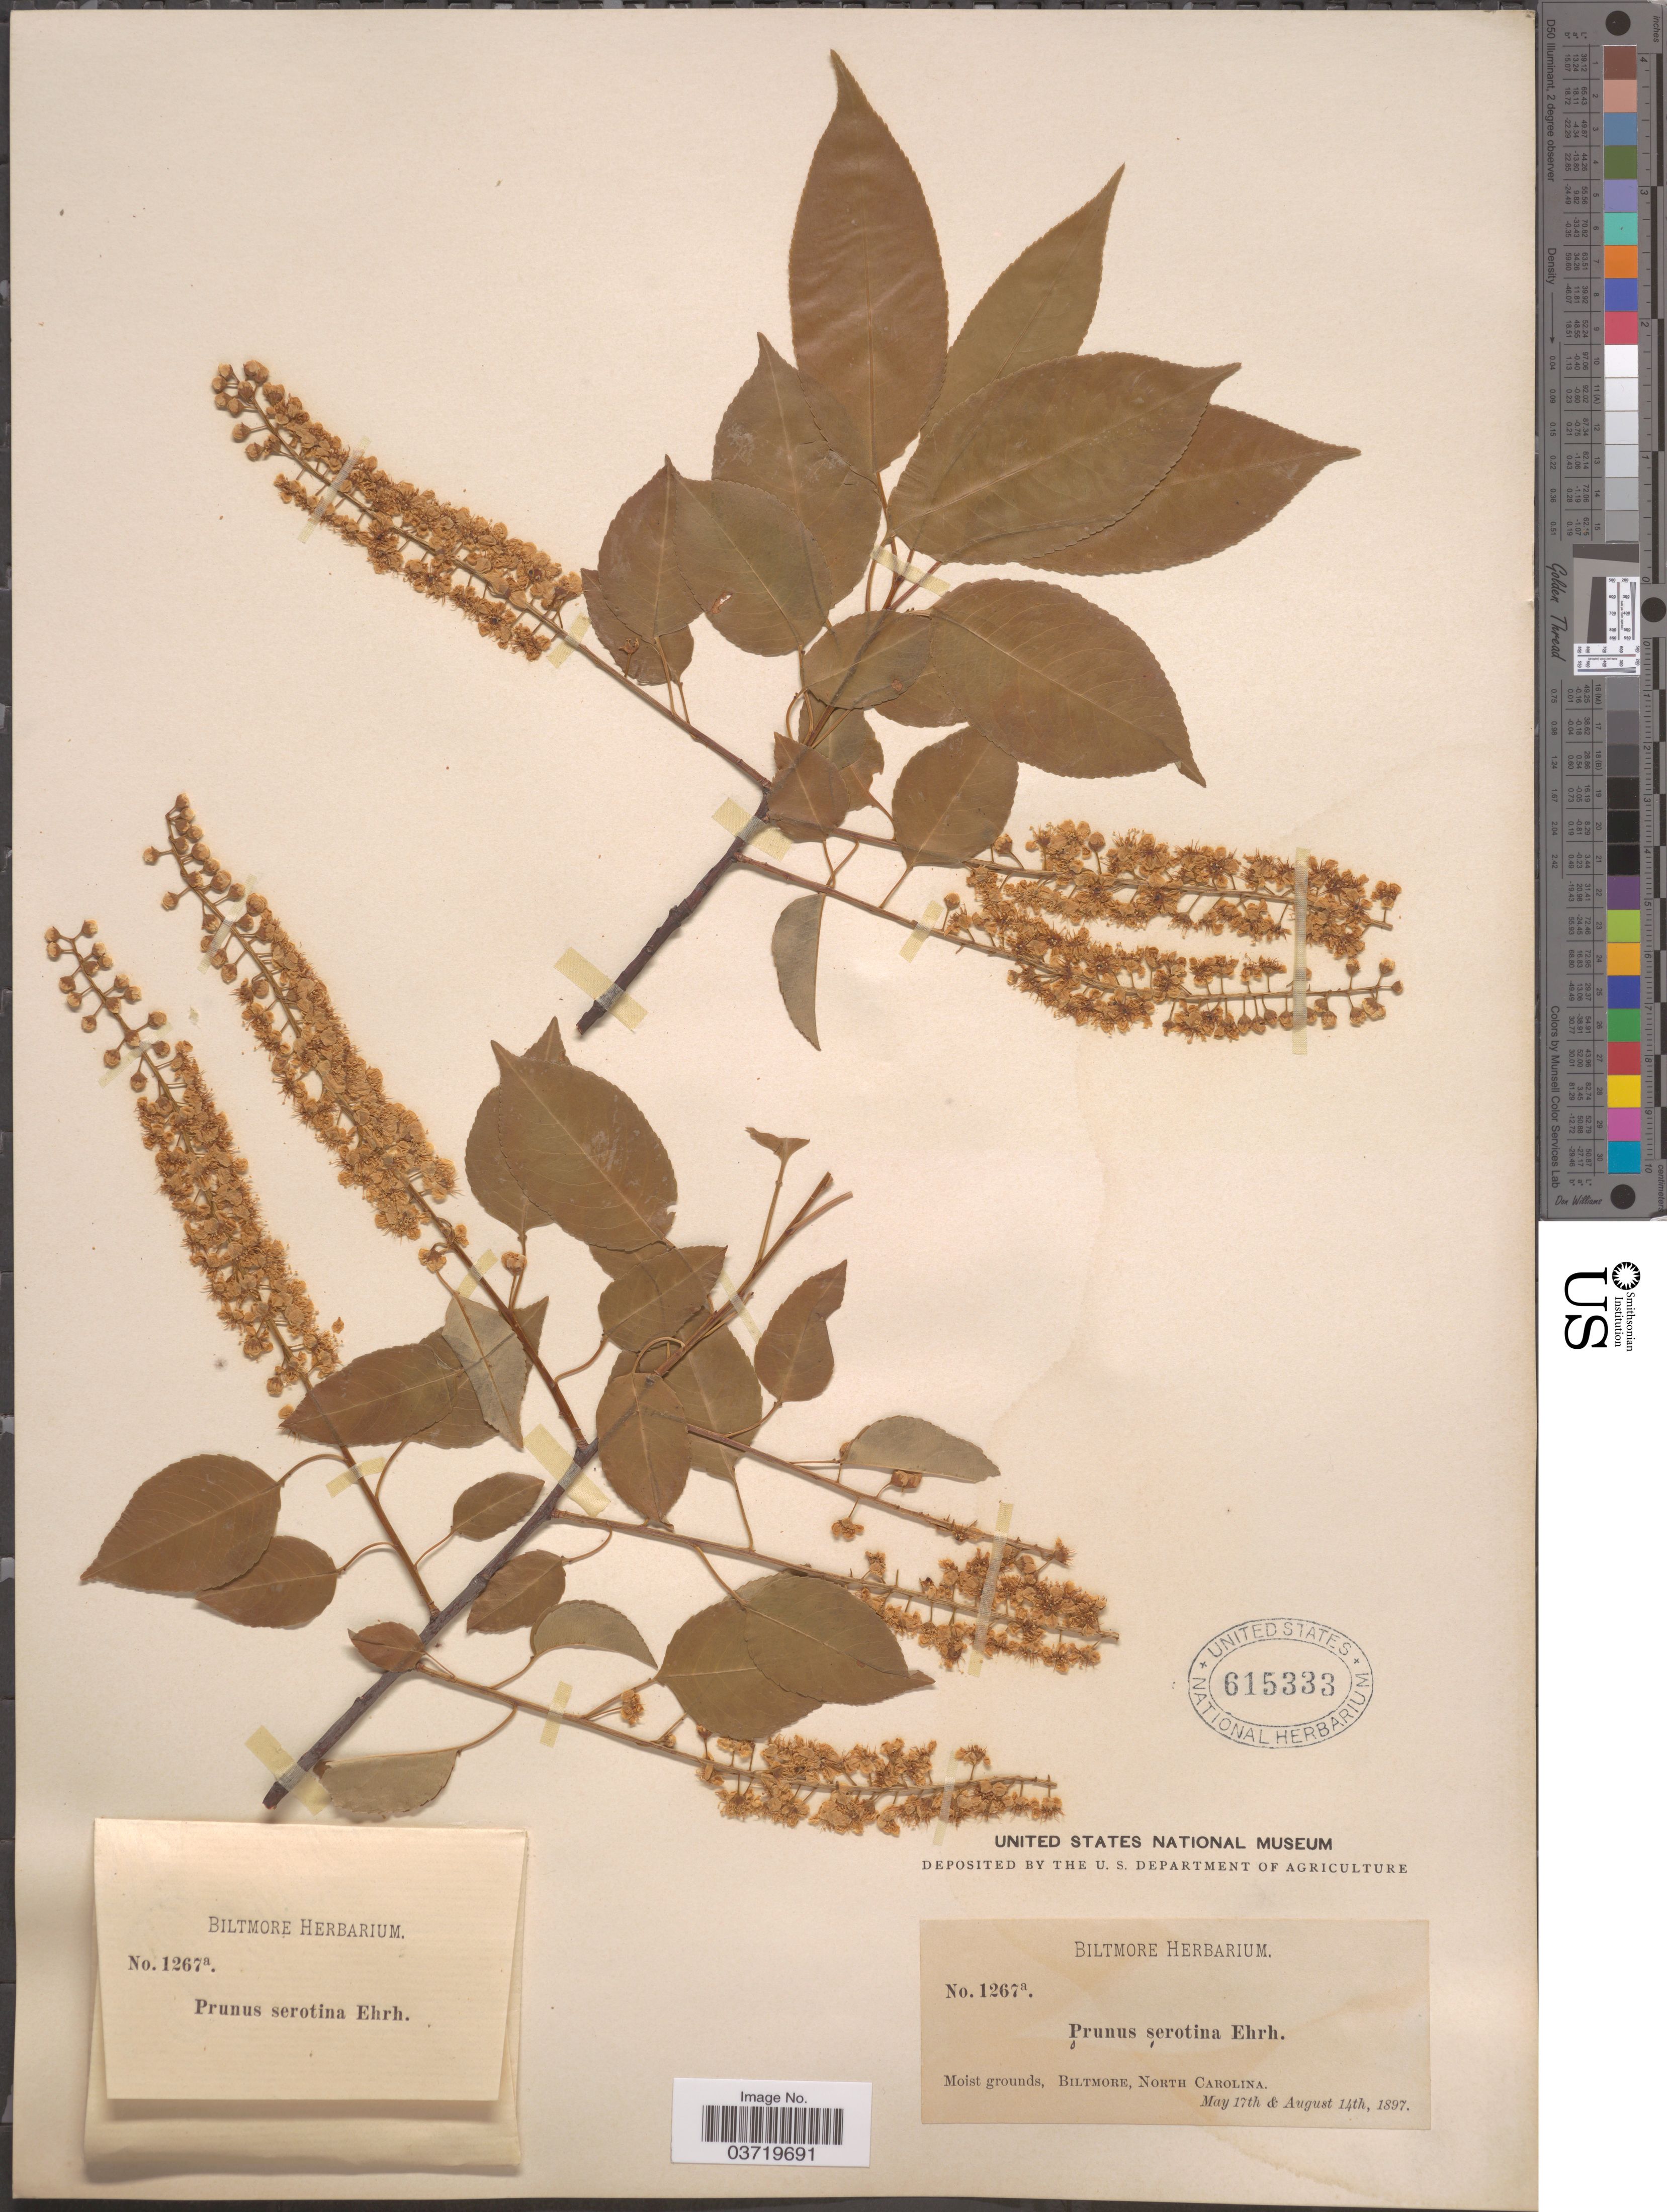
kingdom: Plantae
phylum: Tracheophyta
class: Magnoliopsida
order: Rosales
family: Rosaceae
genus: Prunus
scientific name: Prunus serotina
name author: Ehrh.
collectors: ex herb. Biltmore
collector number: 1267a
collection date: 1897-05-17/1897-08-14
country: United States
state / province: North Carolina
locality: Biltmore.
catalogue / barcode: US 615333